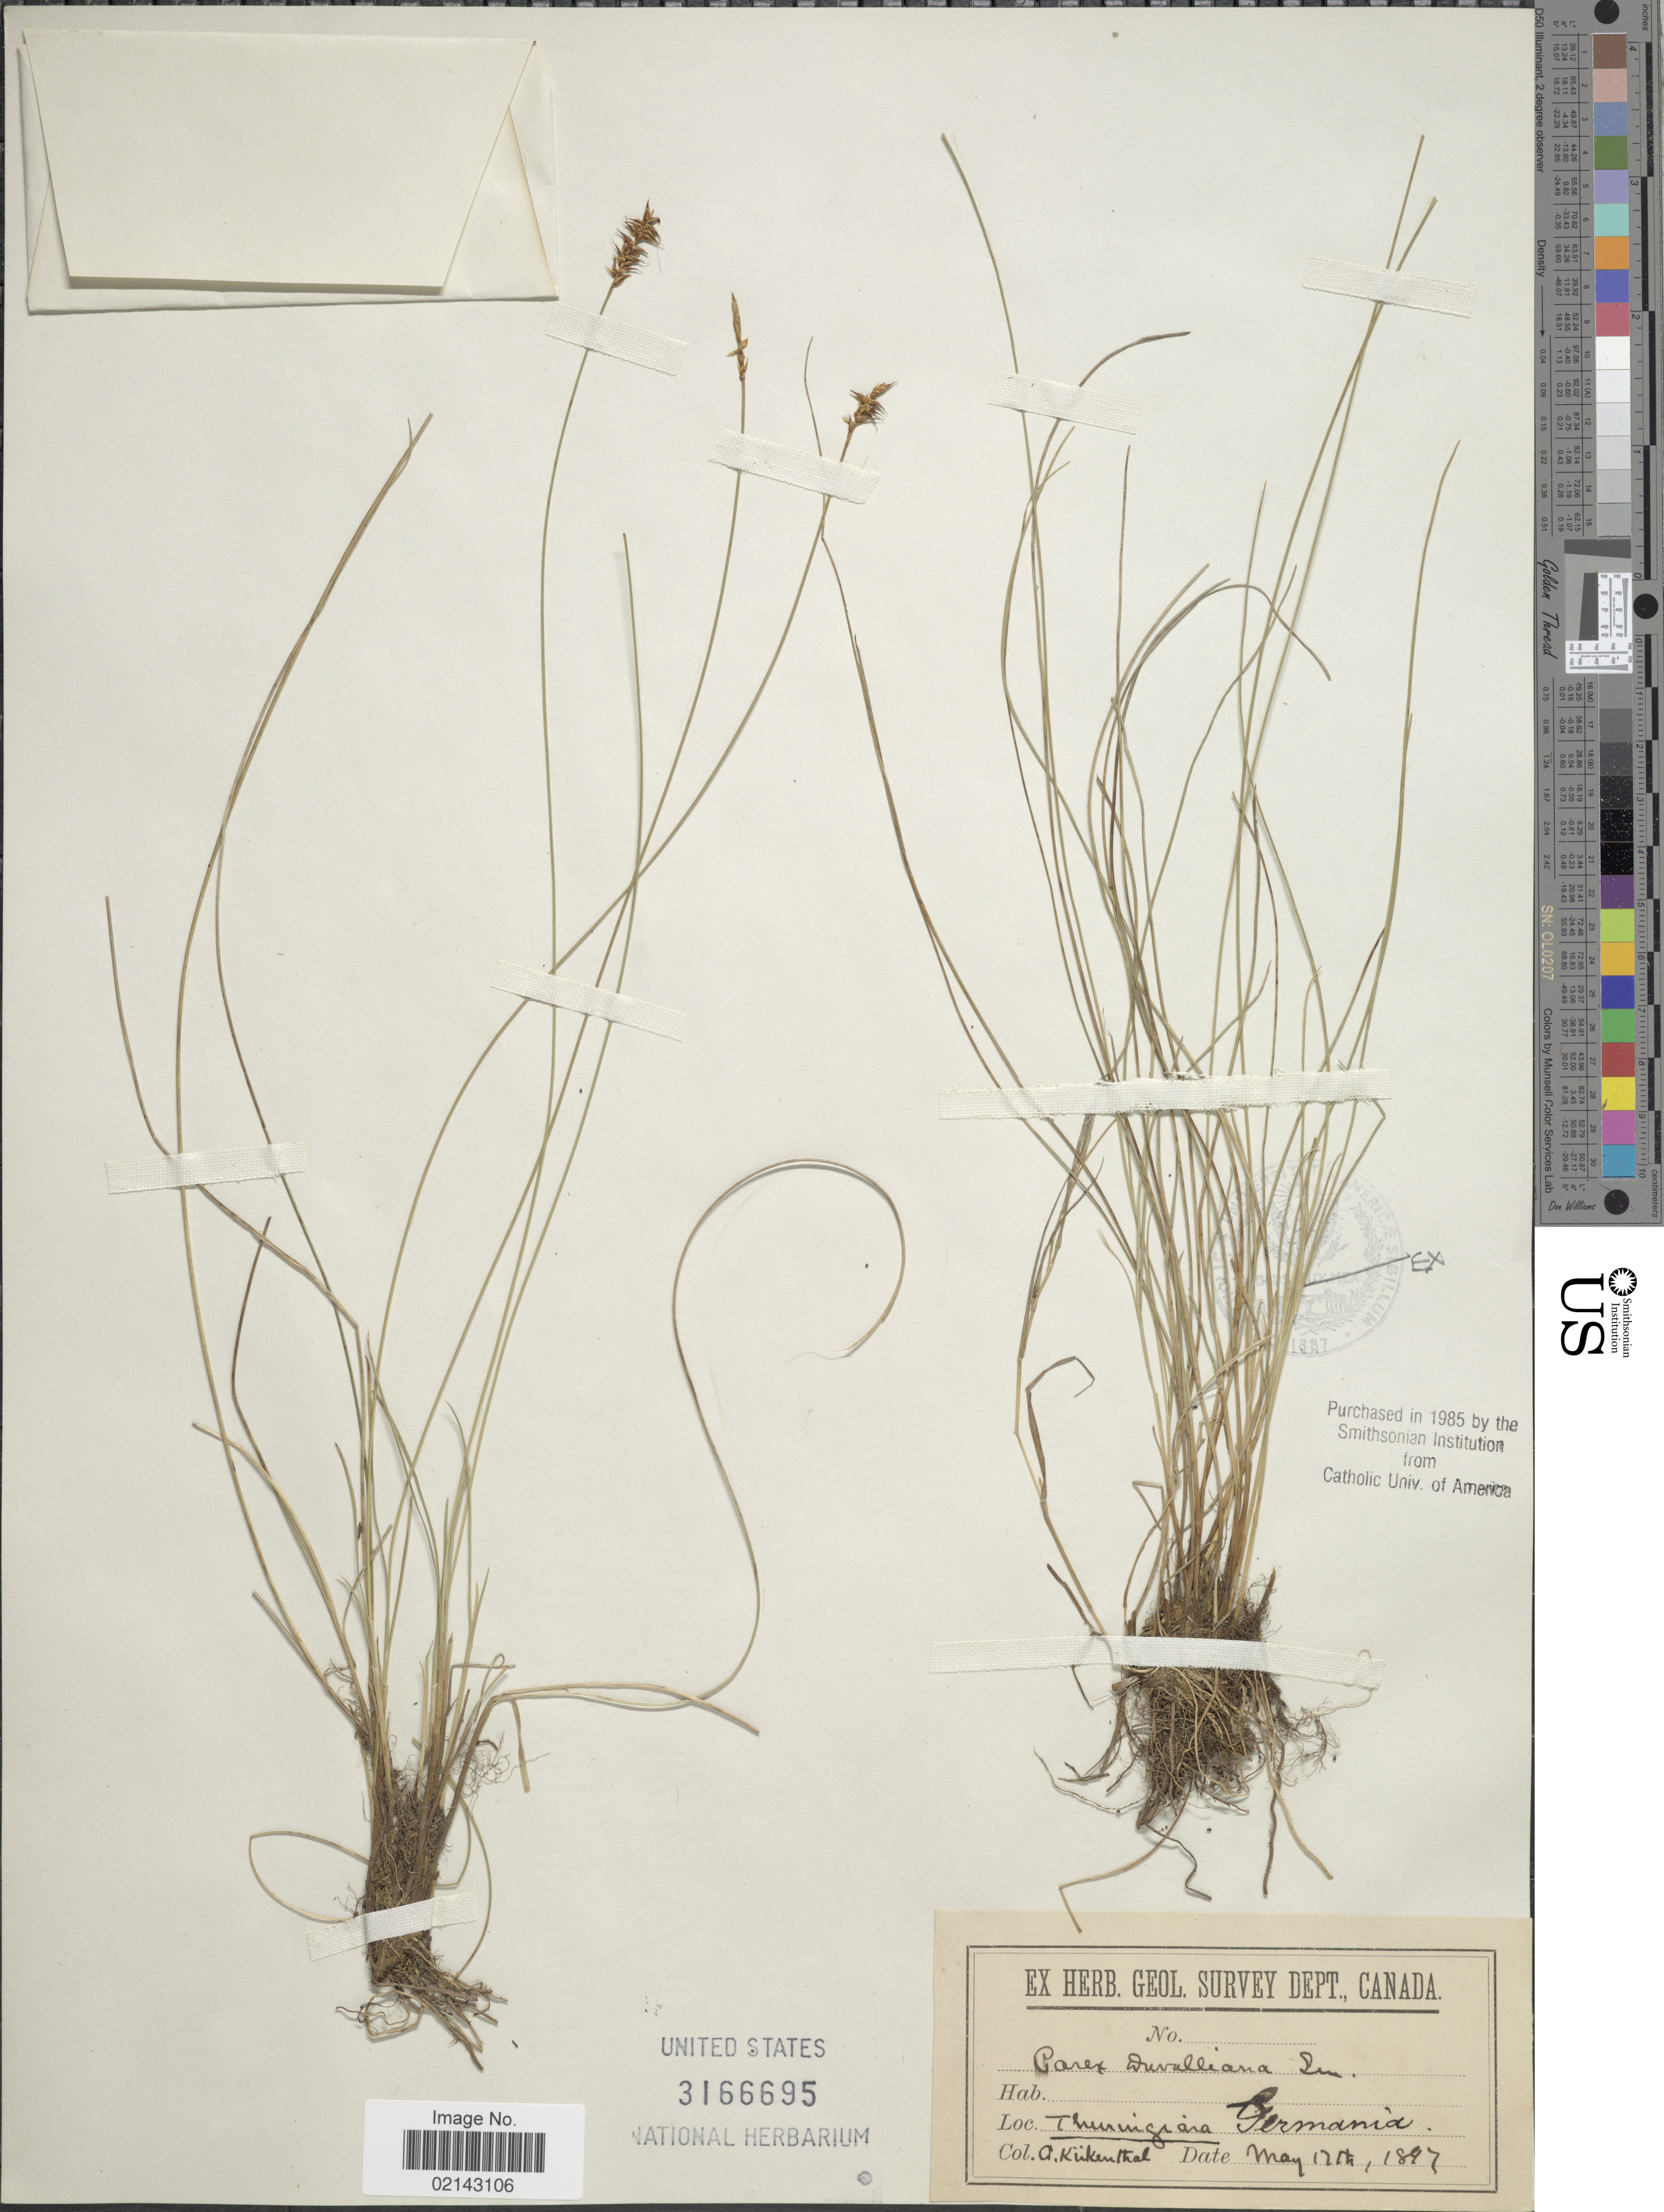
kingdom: Plantae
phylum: Tracheophyta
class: Liliopsida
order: Poales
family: Cyperaceae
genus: Carex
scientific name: Carex davalliana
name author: Sm.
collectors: G. Kükenthal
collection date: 1897-05-12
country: Germany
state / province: Thuringia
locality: Thuringiara. Germania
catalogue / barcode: US 3166695